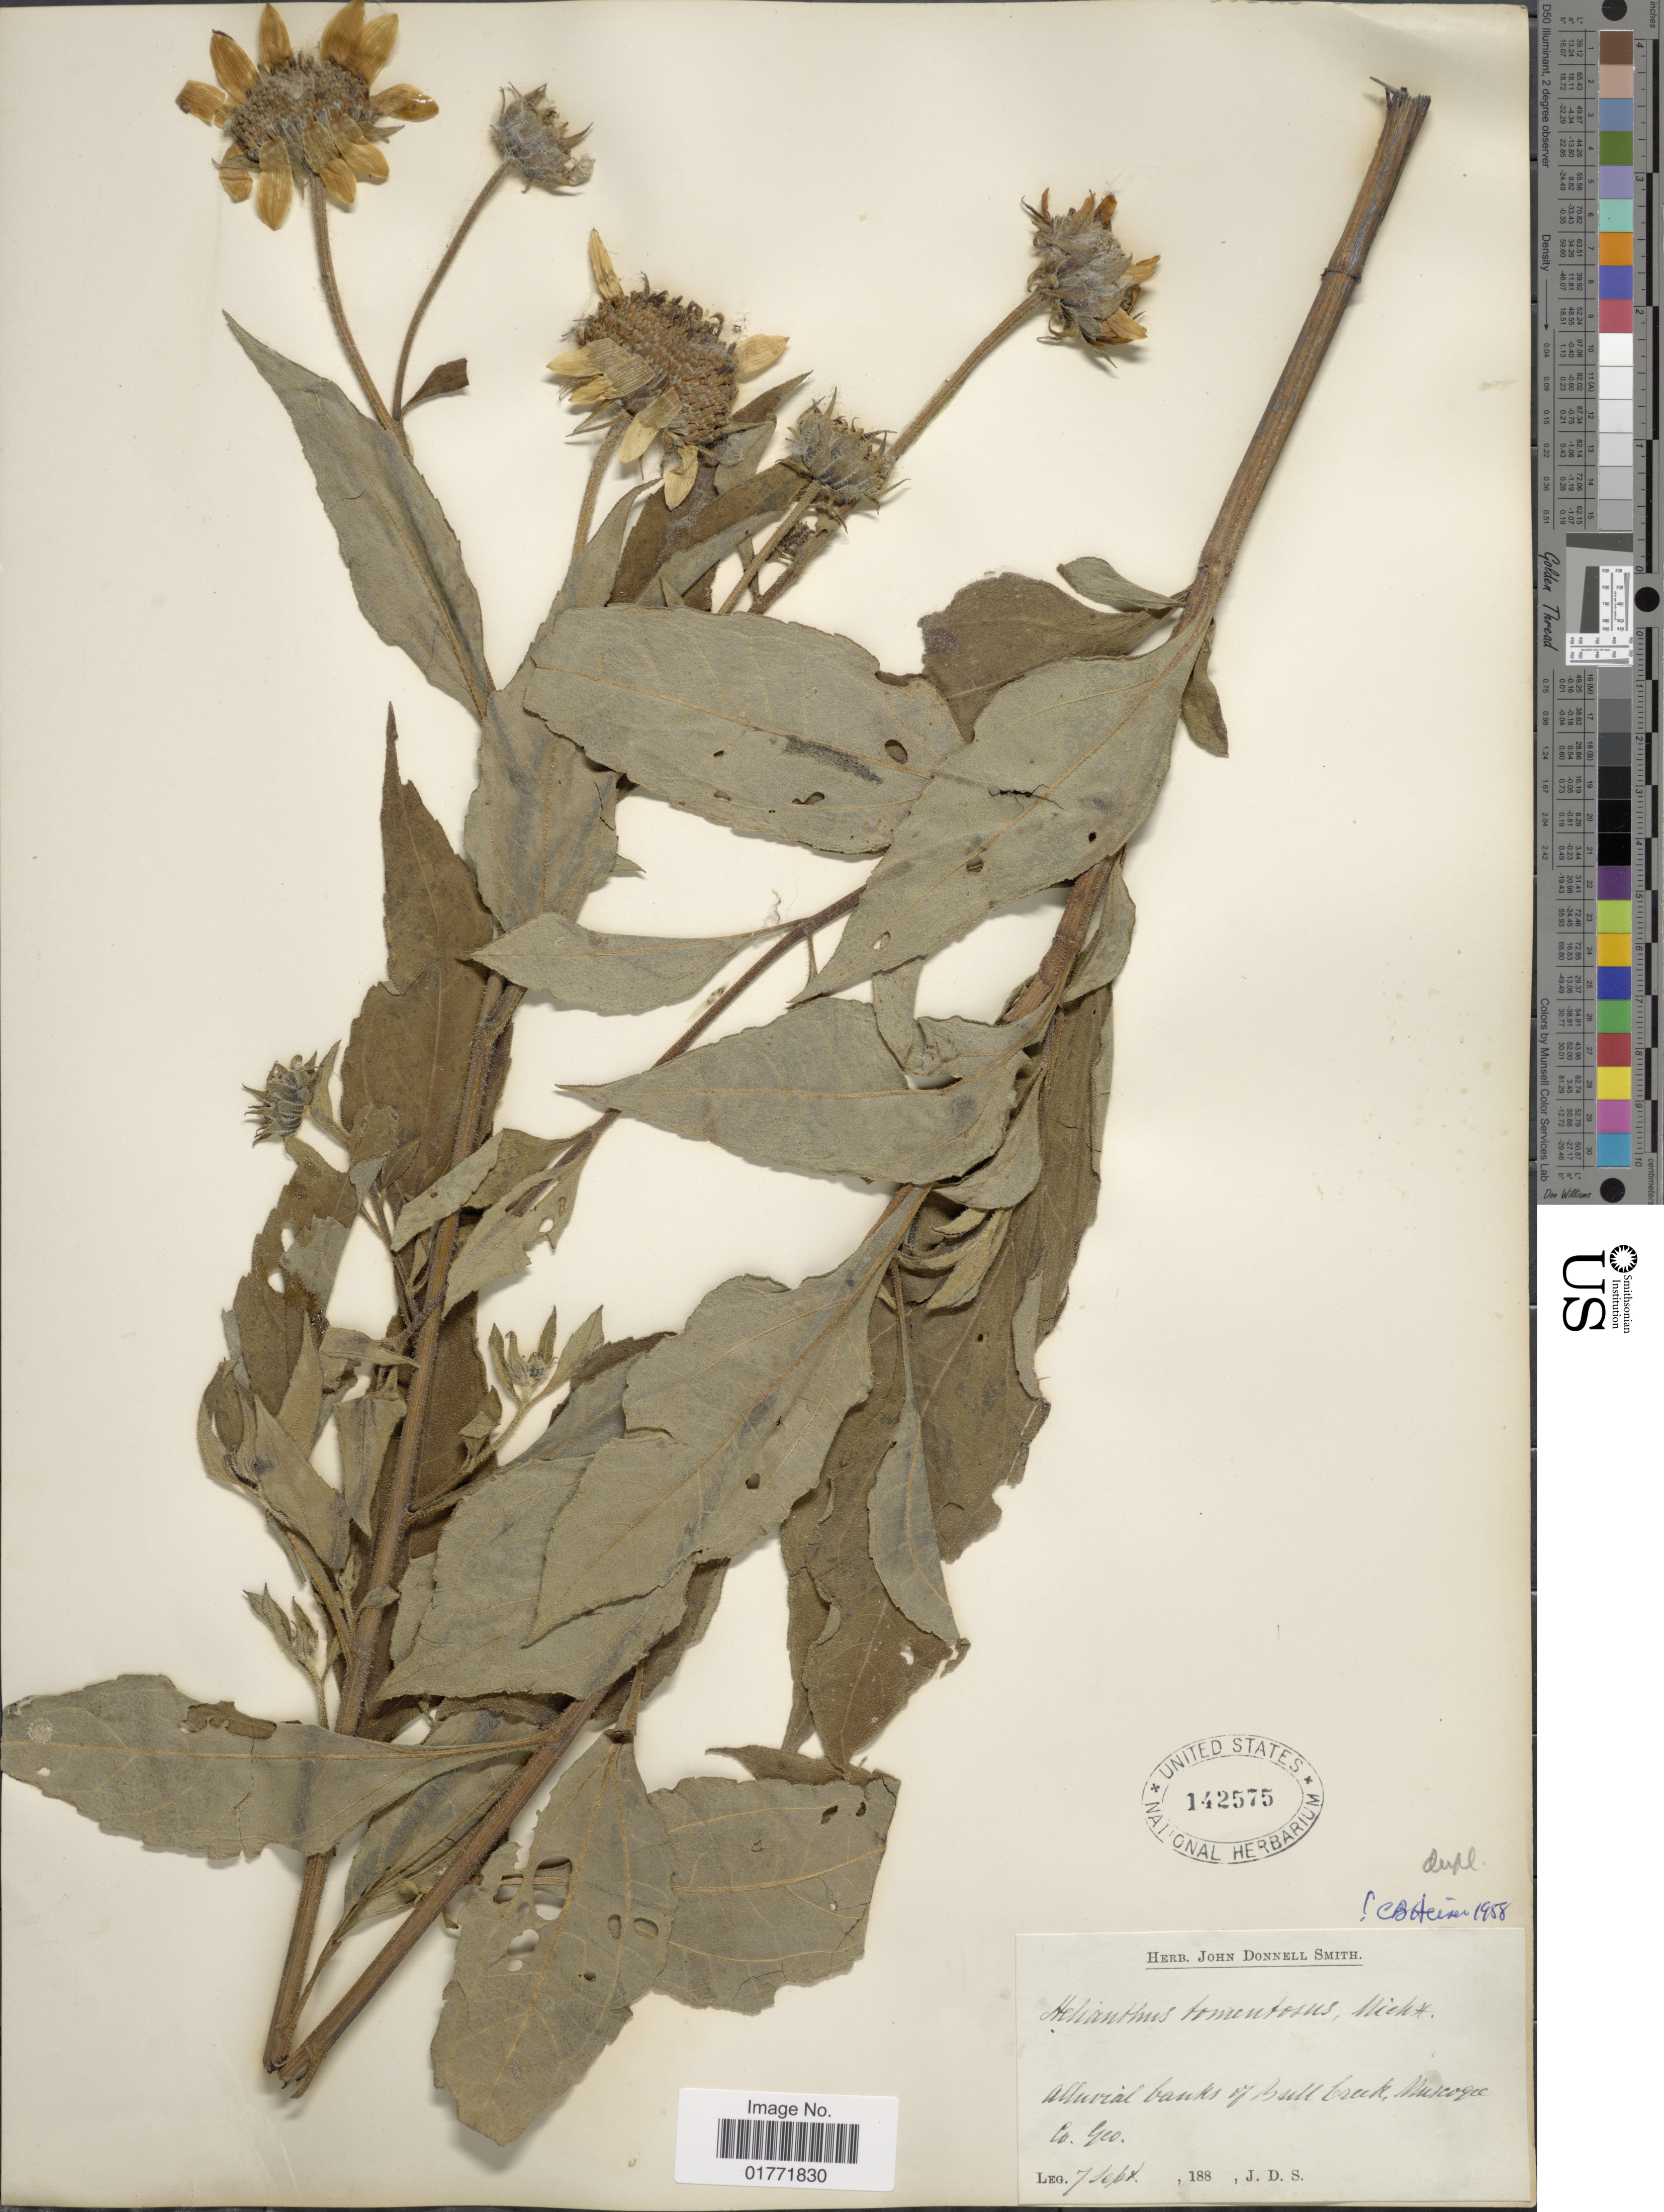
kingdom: Plantae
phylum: Tracheophyta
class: Magnoliopsida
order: Asterales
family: Asteraceae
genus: Helianthus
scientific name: Helianthus tomentosus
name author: Michx.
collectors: J. Donnell Smith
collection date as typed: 7 Sept. 188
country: United States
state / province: Georgia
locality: Alluvial banks of Bull Creek, Muscoqec Co. Geo.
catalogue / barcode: US 142575